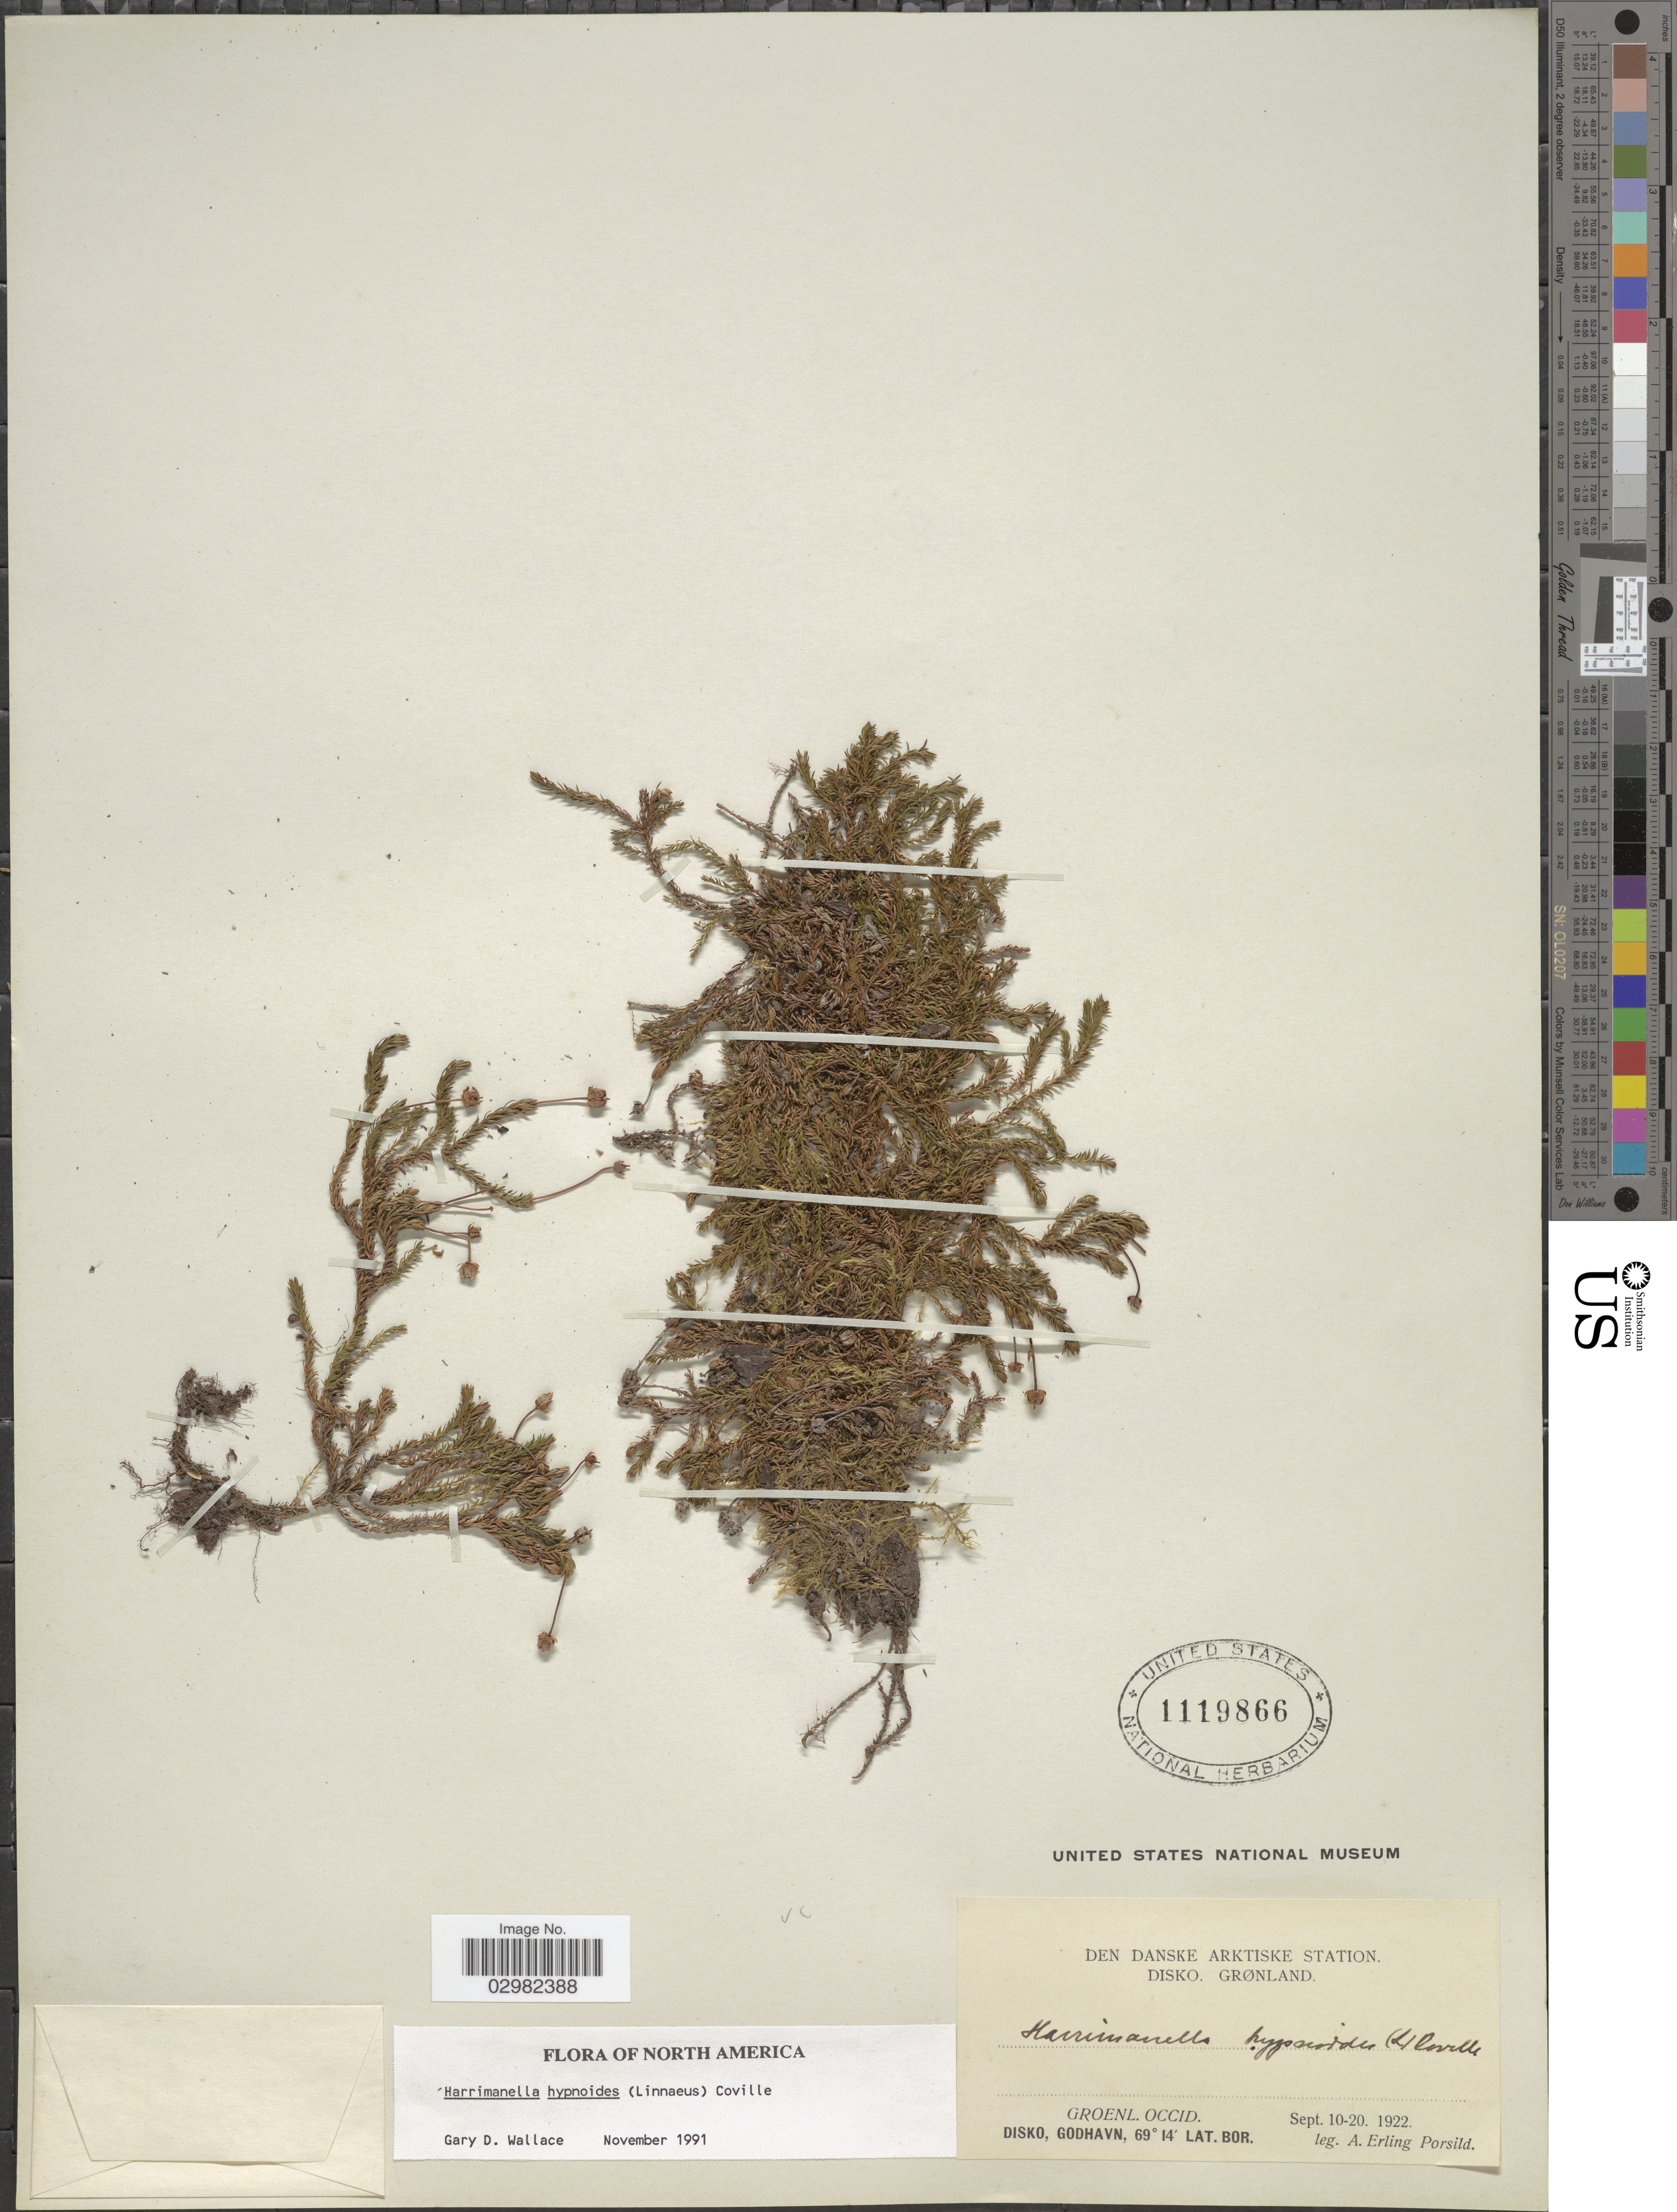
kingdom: Plantae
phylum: Tracheophyta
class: Magnoliopsida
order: Ericales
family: Ericaceae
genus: Harrimanella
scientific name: Harrimanella hypnoides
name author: (L.) Coville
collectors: A. E. Porsild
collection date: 1922-09-10/1922-09-20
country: Greenland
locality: Den Danske Arktiske Station, Disko, Grønland, Groenl. Occid., Disko, Godhavn.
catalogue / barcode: US 1119866